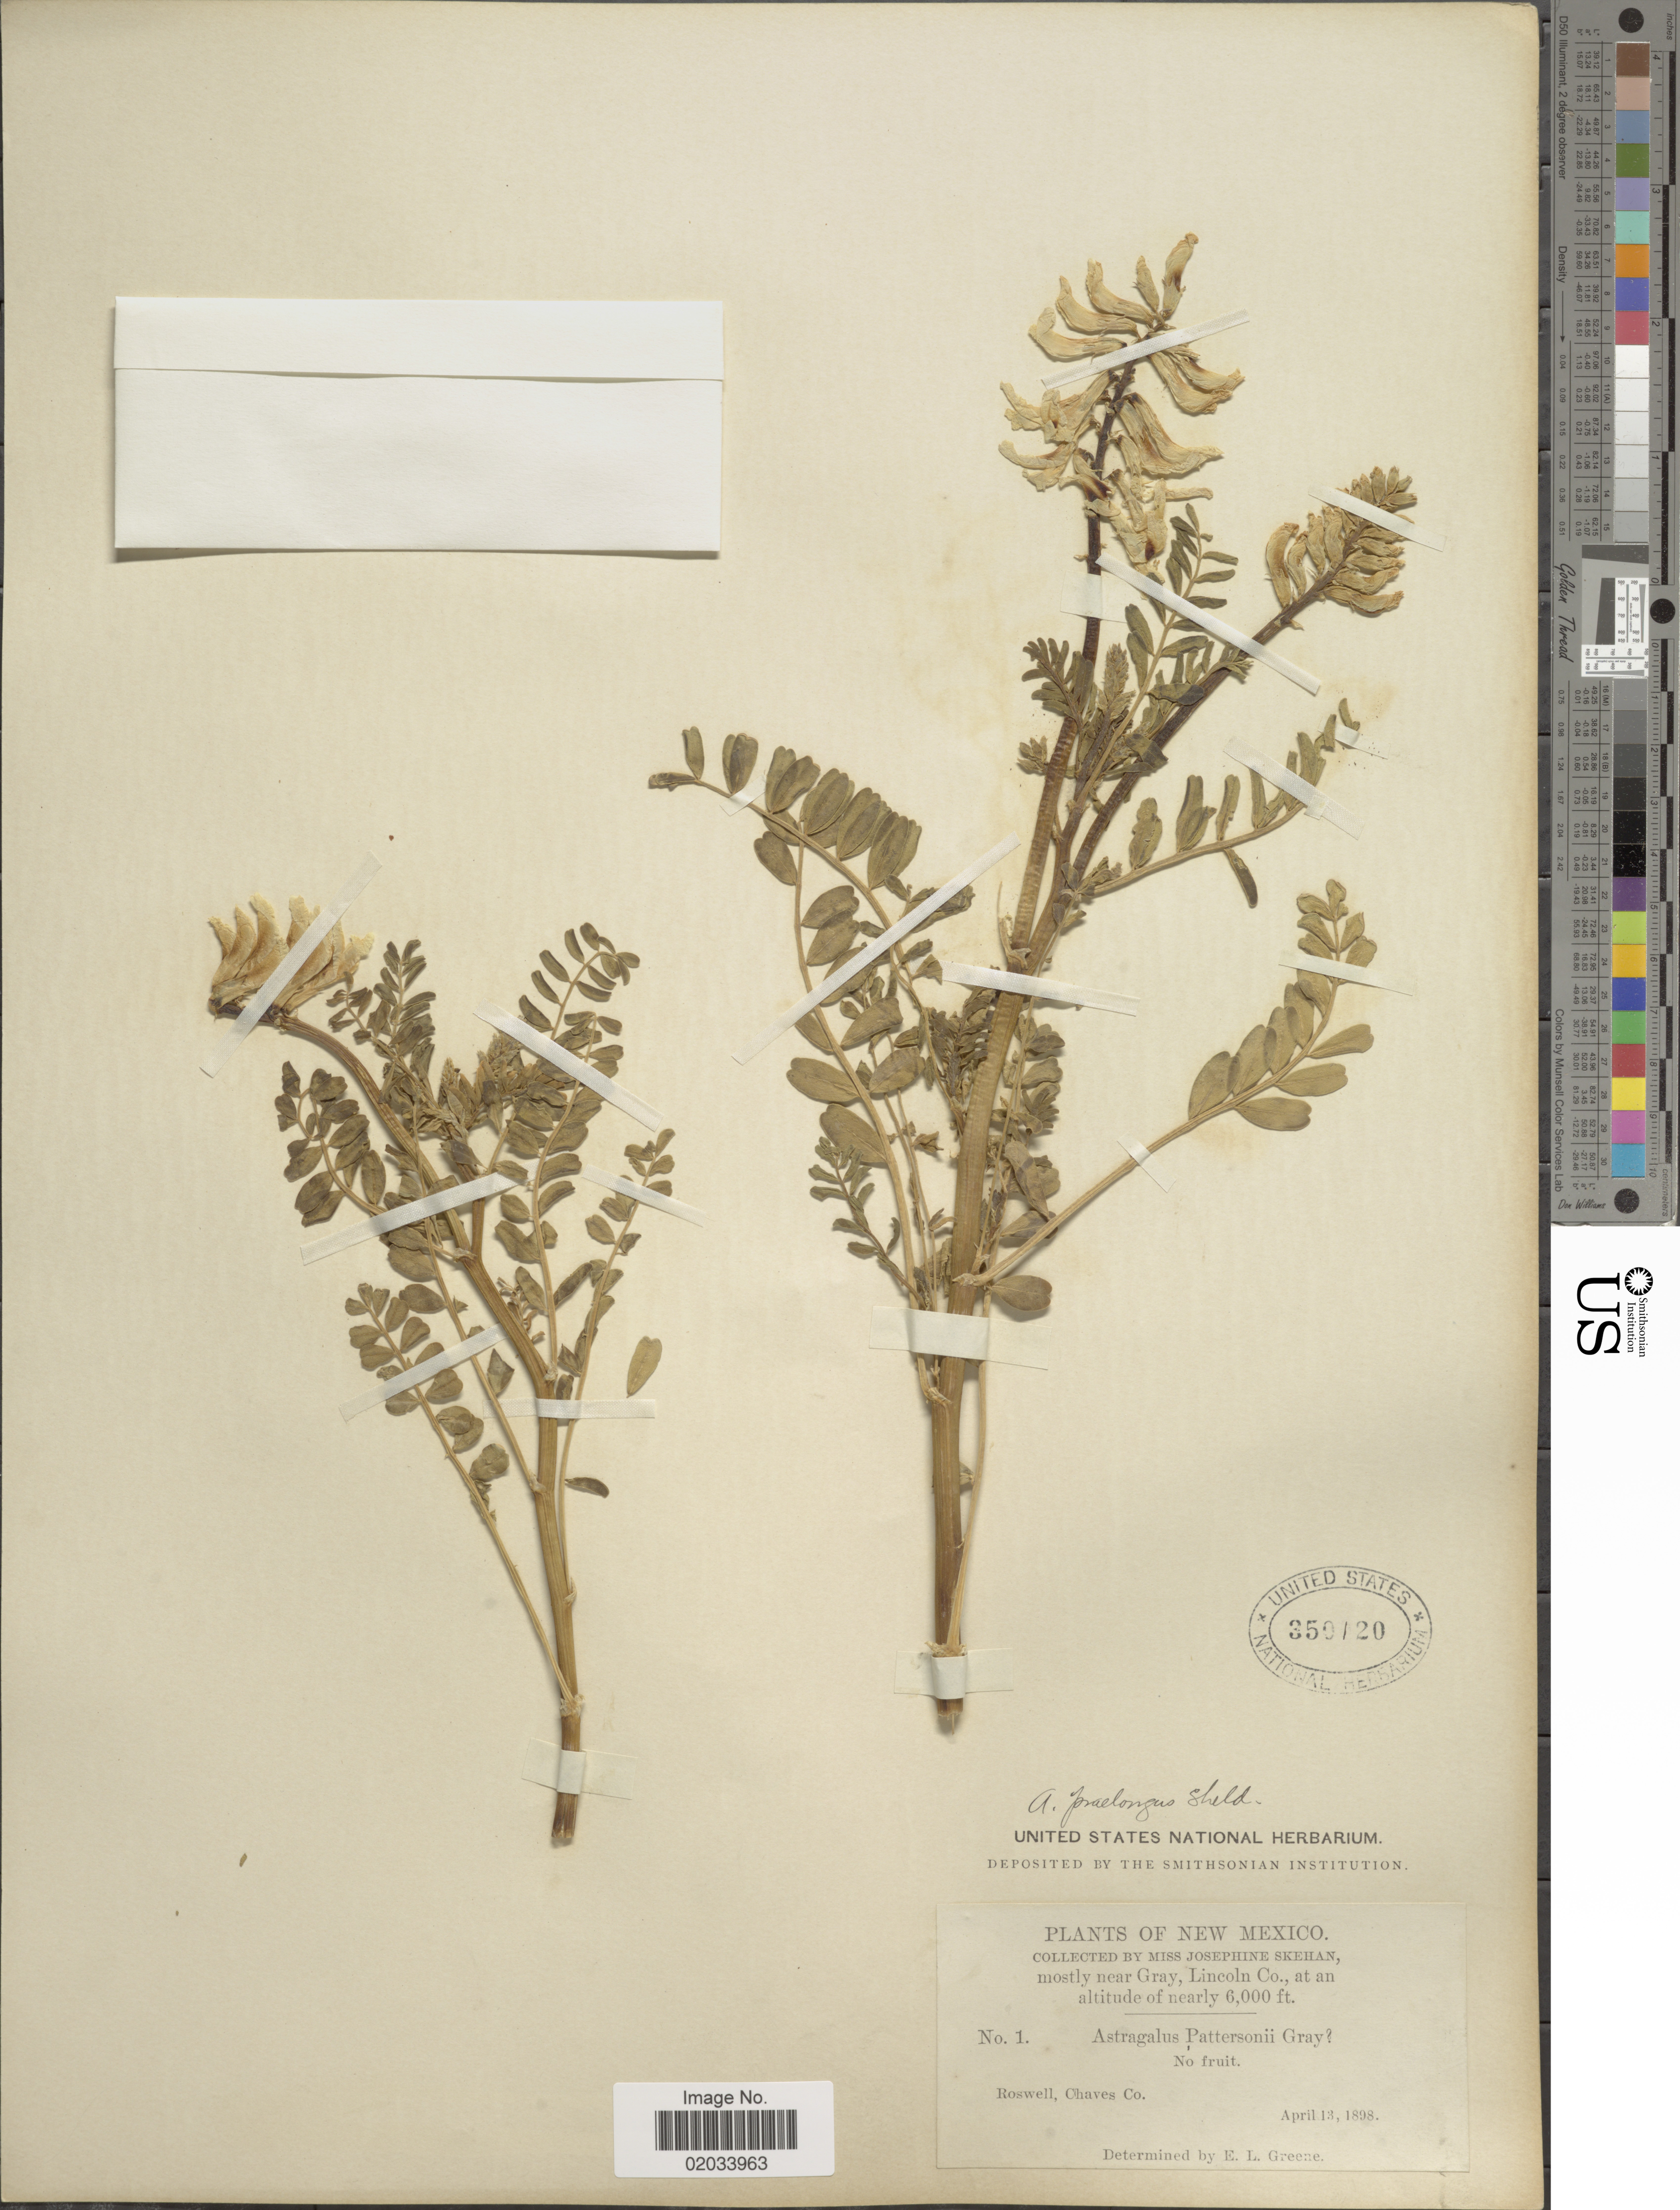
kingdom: Plantae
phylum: Tracheophyta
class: Magnoliopsida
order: Fabales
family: Fabaceae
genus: Astragalus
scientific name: Astragalus praelongus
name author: E. Sheld.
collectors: J. Skehan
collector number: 1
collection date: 1898-04-13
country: United States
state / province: New Mexico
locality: Near Gray, Lincoln Co. Roswell, Chaves Co.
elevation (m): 1829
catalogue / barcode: US 350120